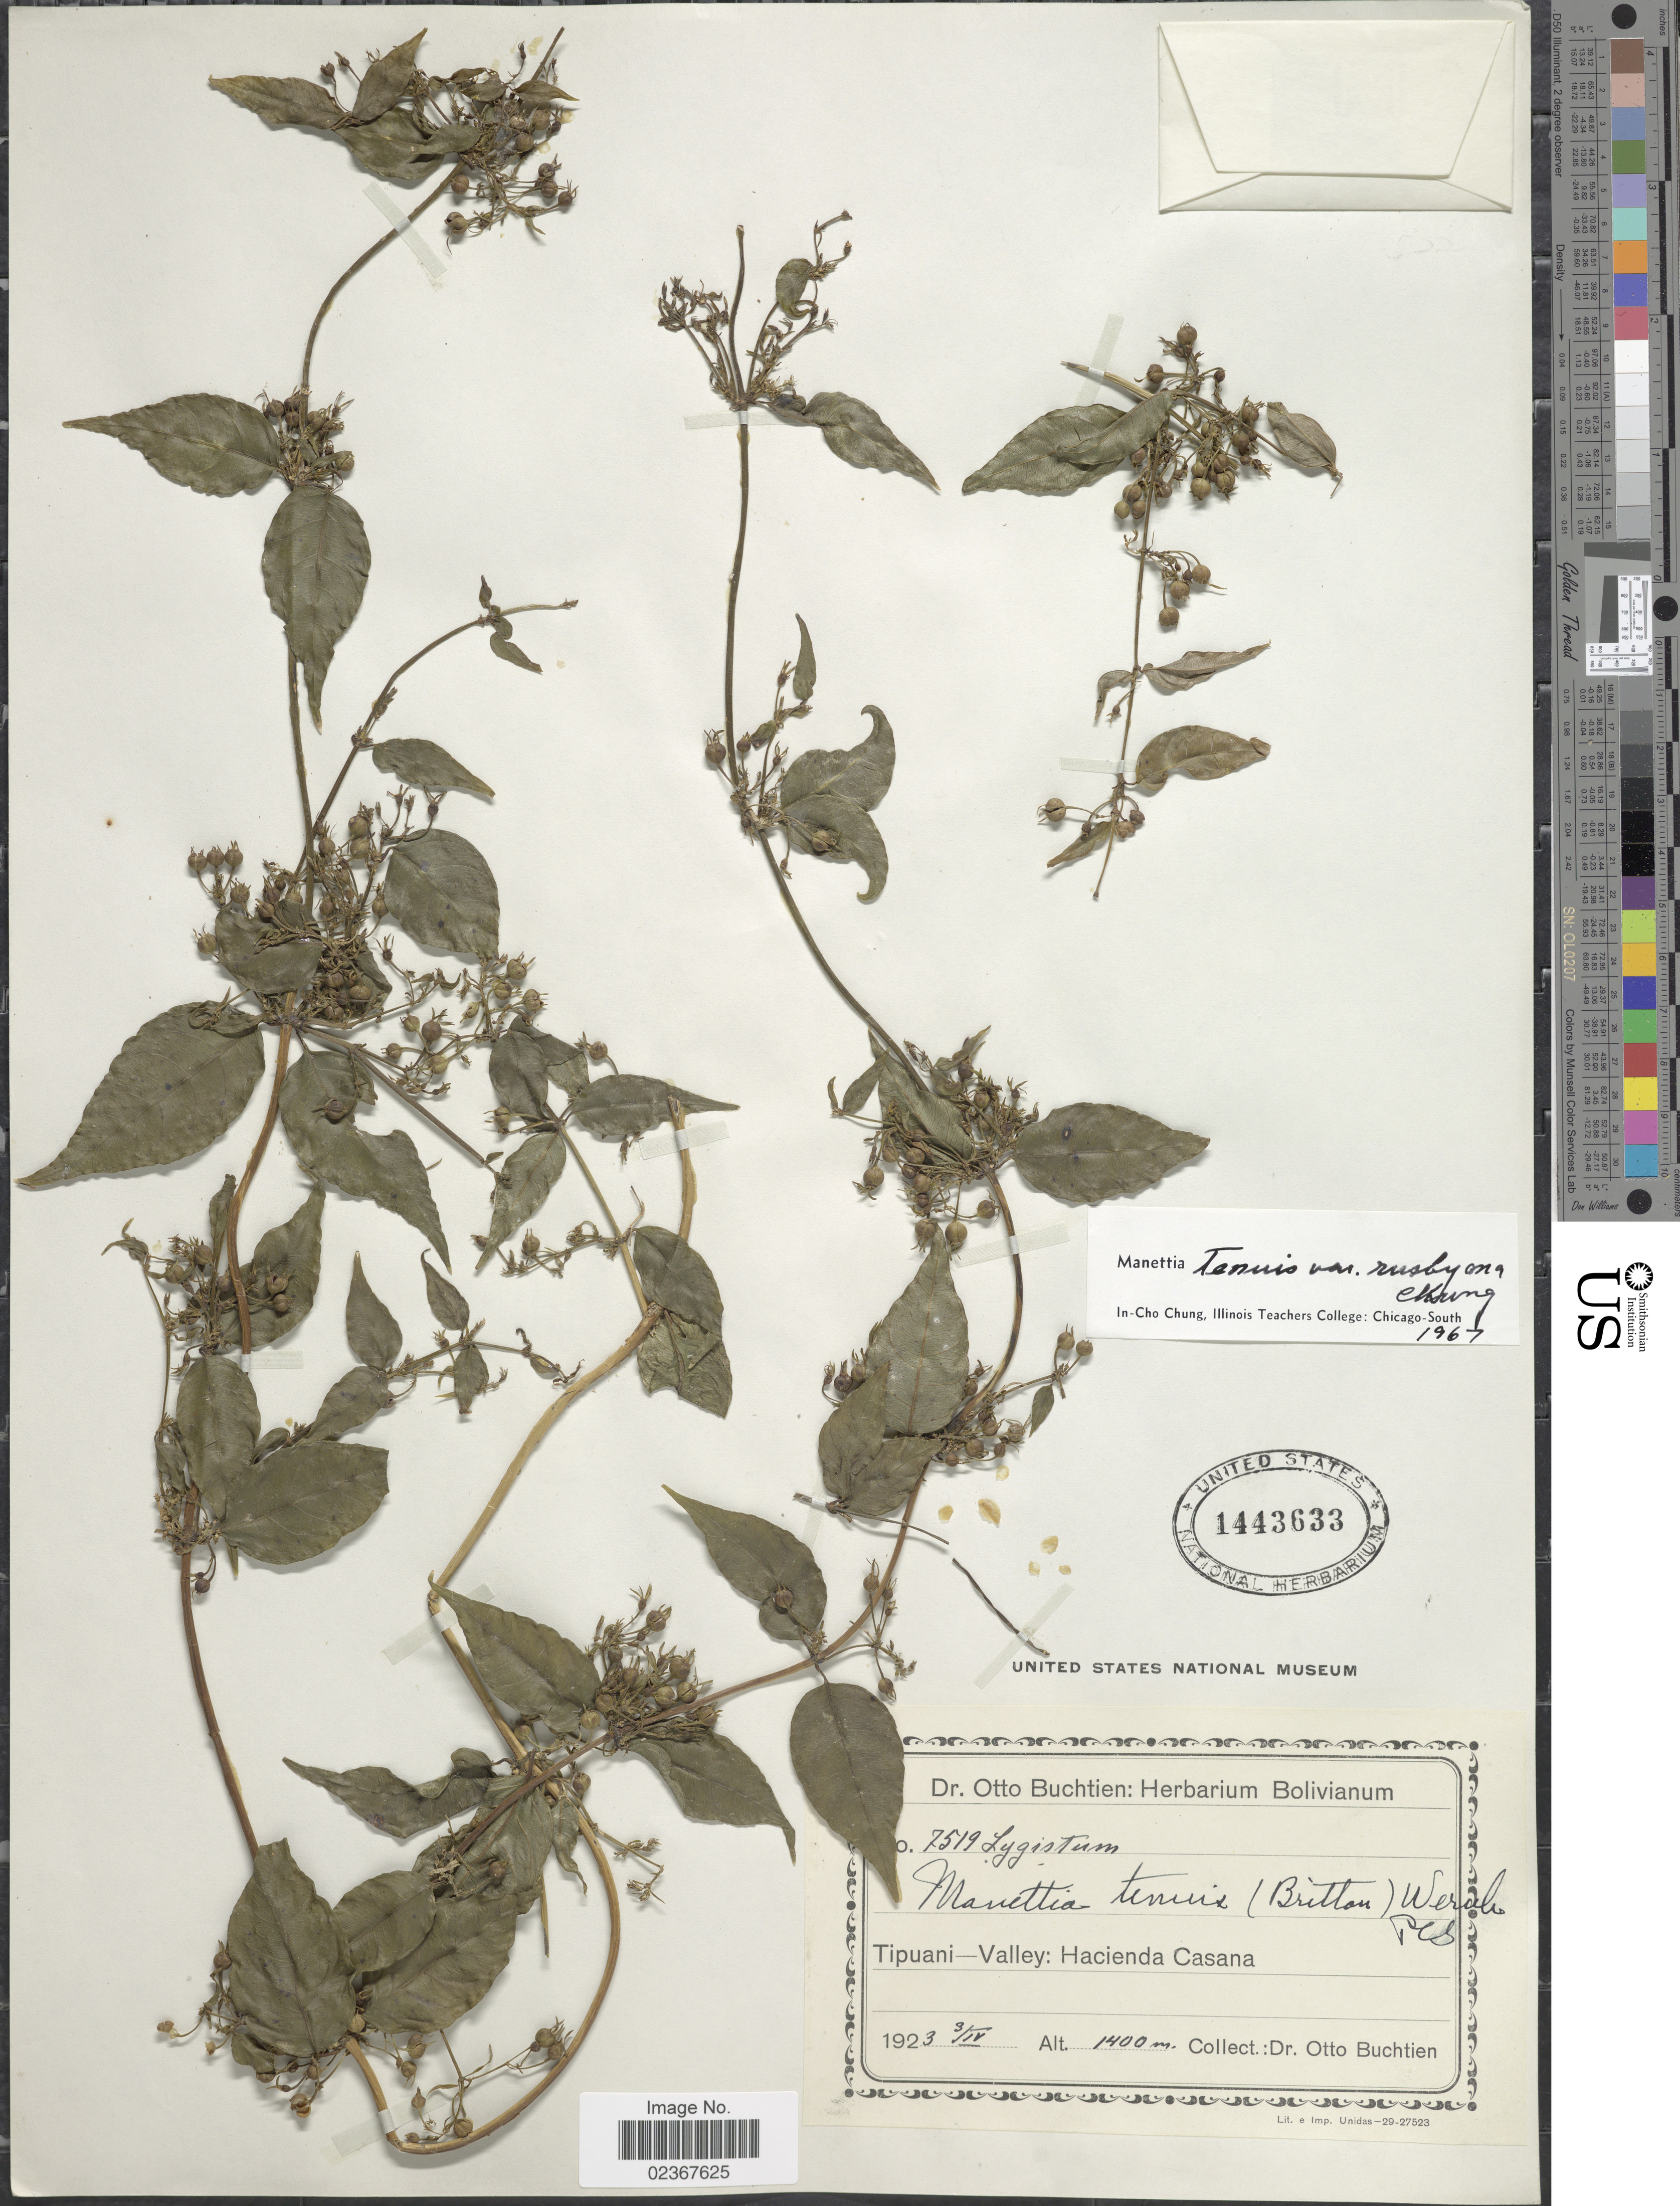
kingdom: Plantae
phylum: Tracheophyta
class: Magnoliopsida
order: Gentianales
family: Rubiaceae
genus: Manettia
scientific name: Manettia tenuis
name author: (Britton ex Rusby) Wernham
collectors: O. Buchtien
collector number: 7519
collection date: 1923-04-03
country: Bolivia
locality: Tipuani-Valley: Hacienda Casana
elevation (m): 1400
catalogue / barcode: US 1443633